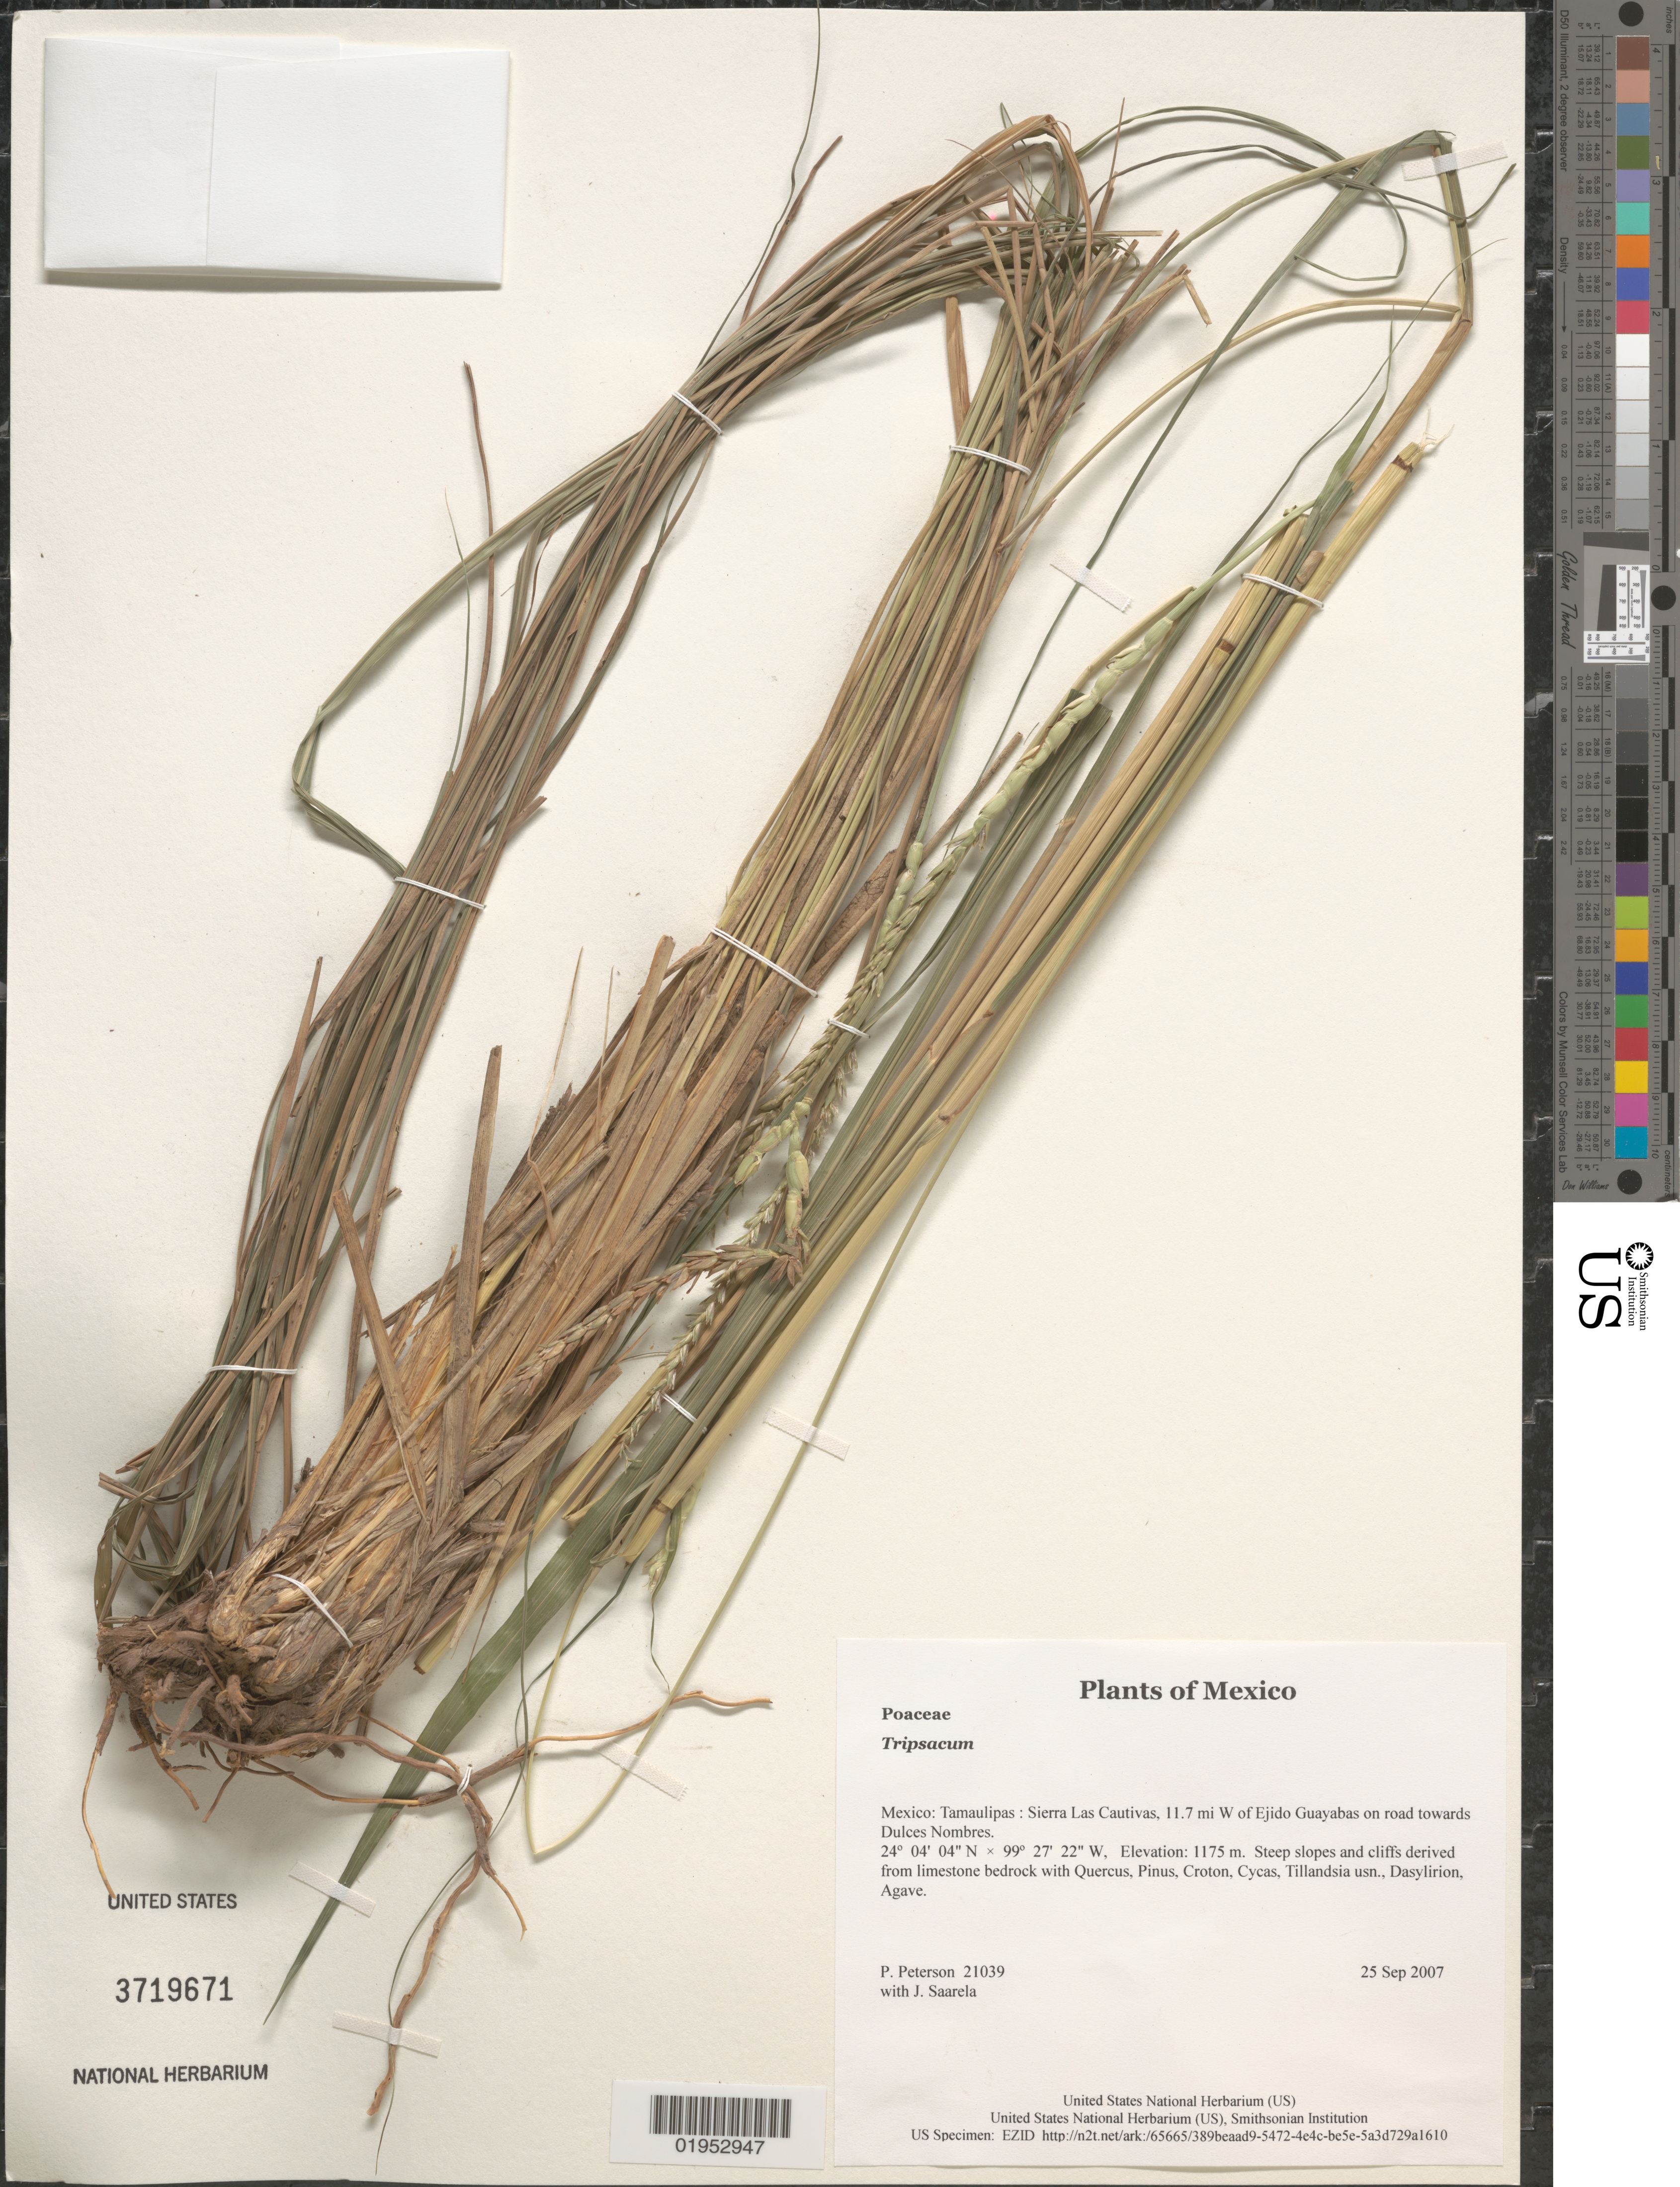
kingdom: Plantae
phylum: Tracheophyta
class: Liliopsida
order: Poales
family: Poaceae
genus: Tripsacum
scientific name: Tripsacum sp.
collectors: P. M. Peterson & J. Saarela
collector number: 21039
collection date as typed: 25 Sep 2007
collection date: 2007-09-25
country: Mexico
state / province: Tamaulipas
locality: Sierra Las Cautivas, 11.7 mi W of Ejido Guayabas on road towards Dulces Nombres.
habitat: Steep slopes and cliffs derived from limestone bedrock with Quercus, Pinus, Croton, Cycas, Tillandsia usn., Dasylirion, Agave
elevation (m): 1175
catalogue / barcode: US 3719671